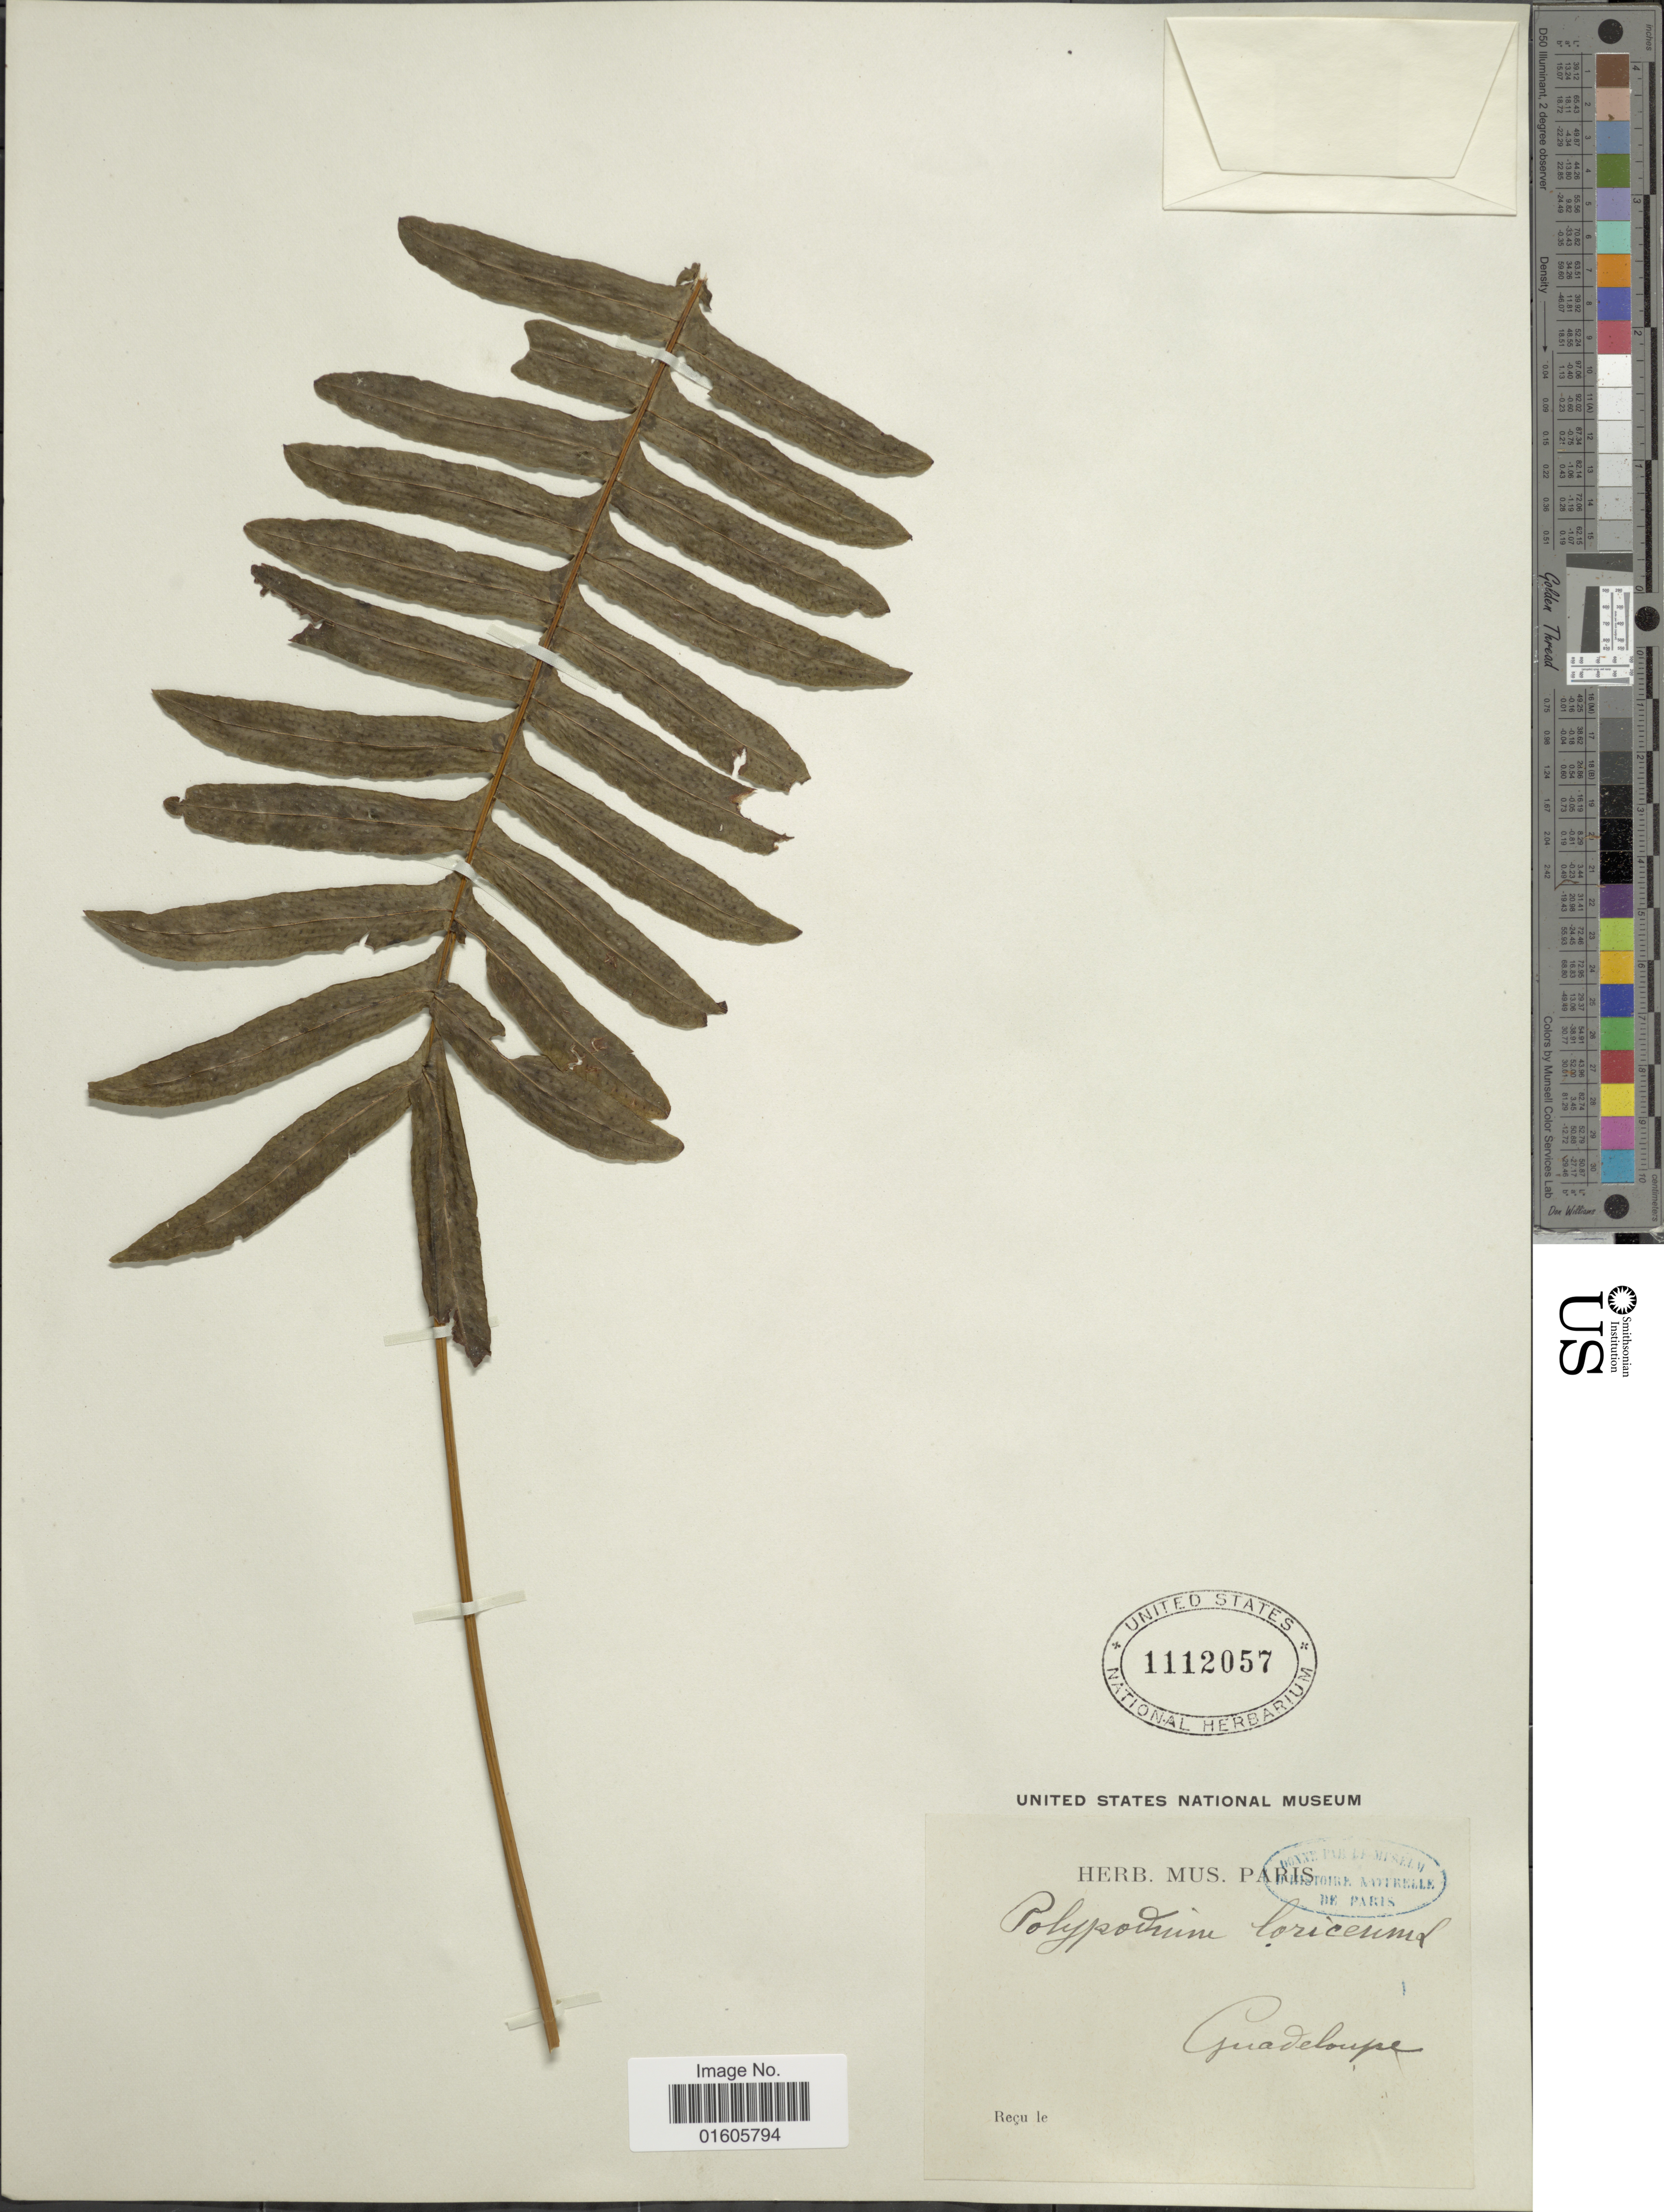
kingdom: Plantae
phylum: Tracheophyta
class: Polypodiopsida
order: Polypodiales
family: Polypodiaceae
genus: Serpocaulon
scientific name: Serpocaulon loriceum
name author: (L.) A.R. Sm.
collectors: ex herb. Mus. Paris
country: Guadeloupe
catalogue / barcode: US 1112057